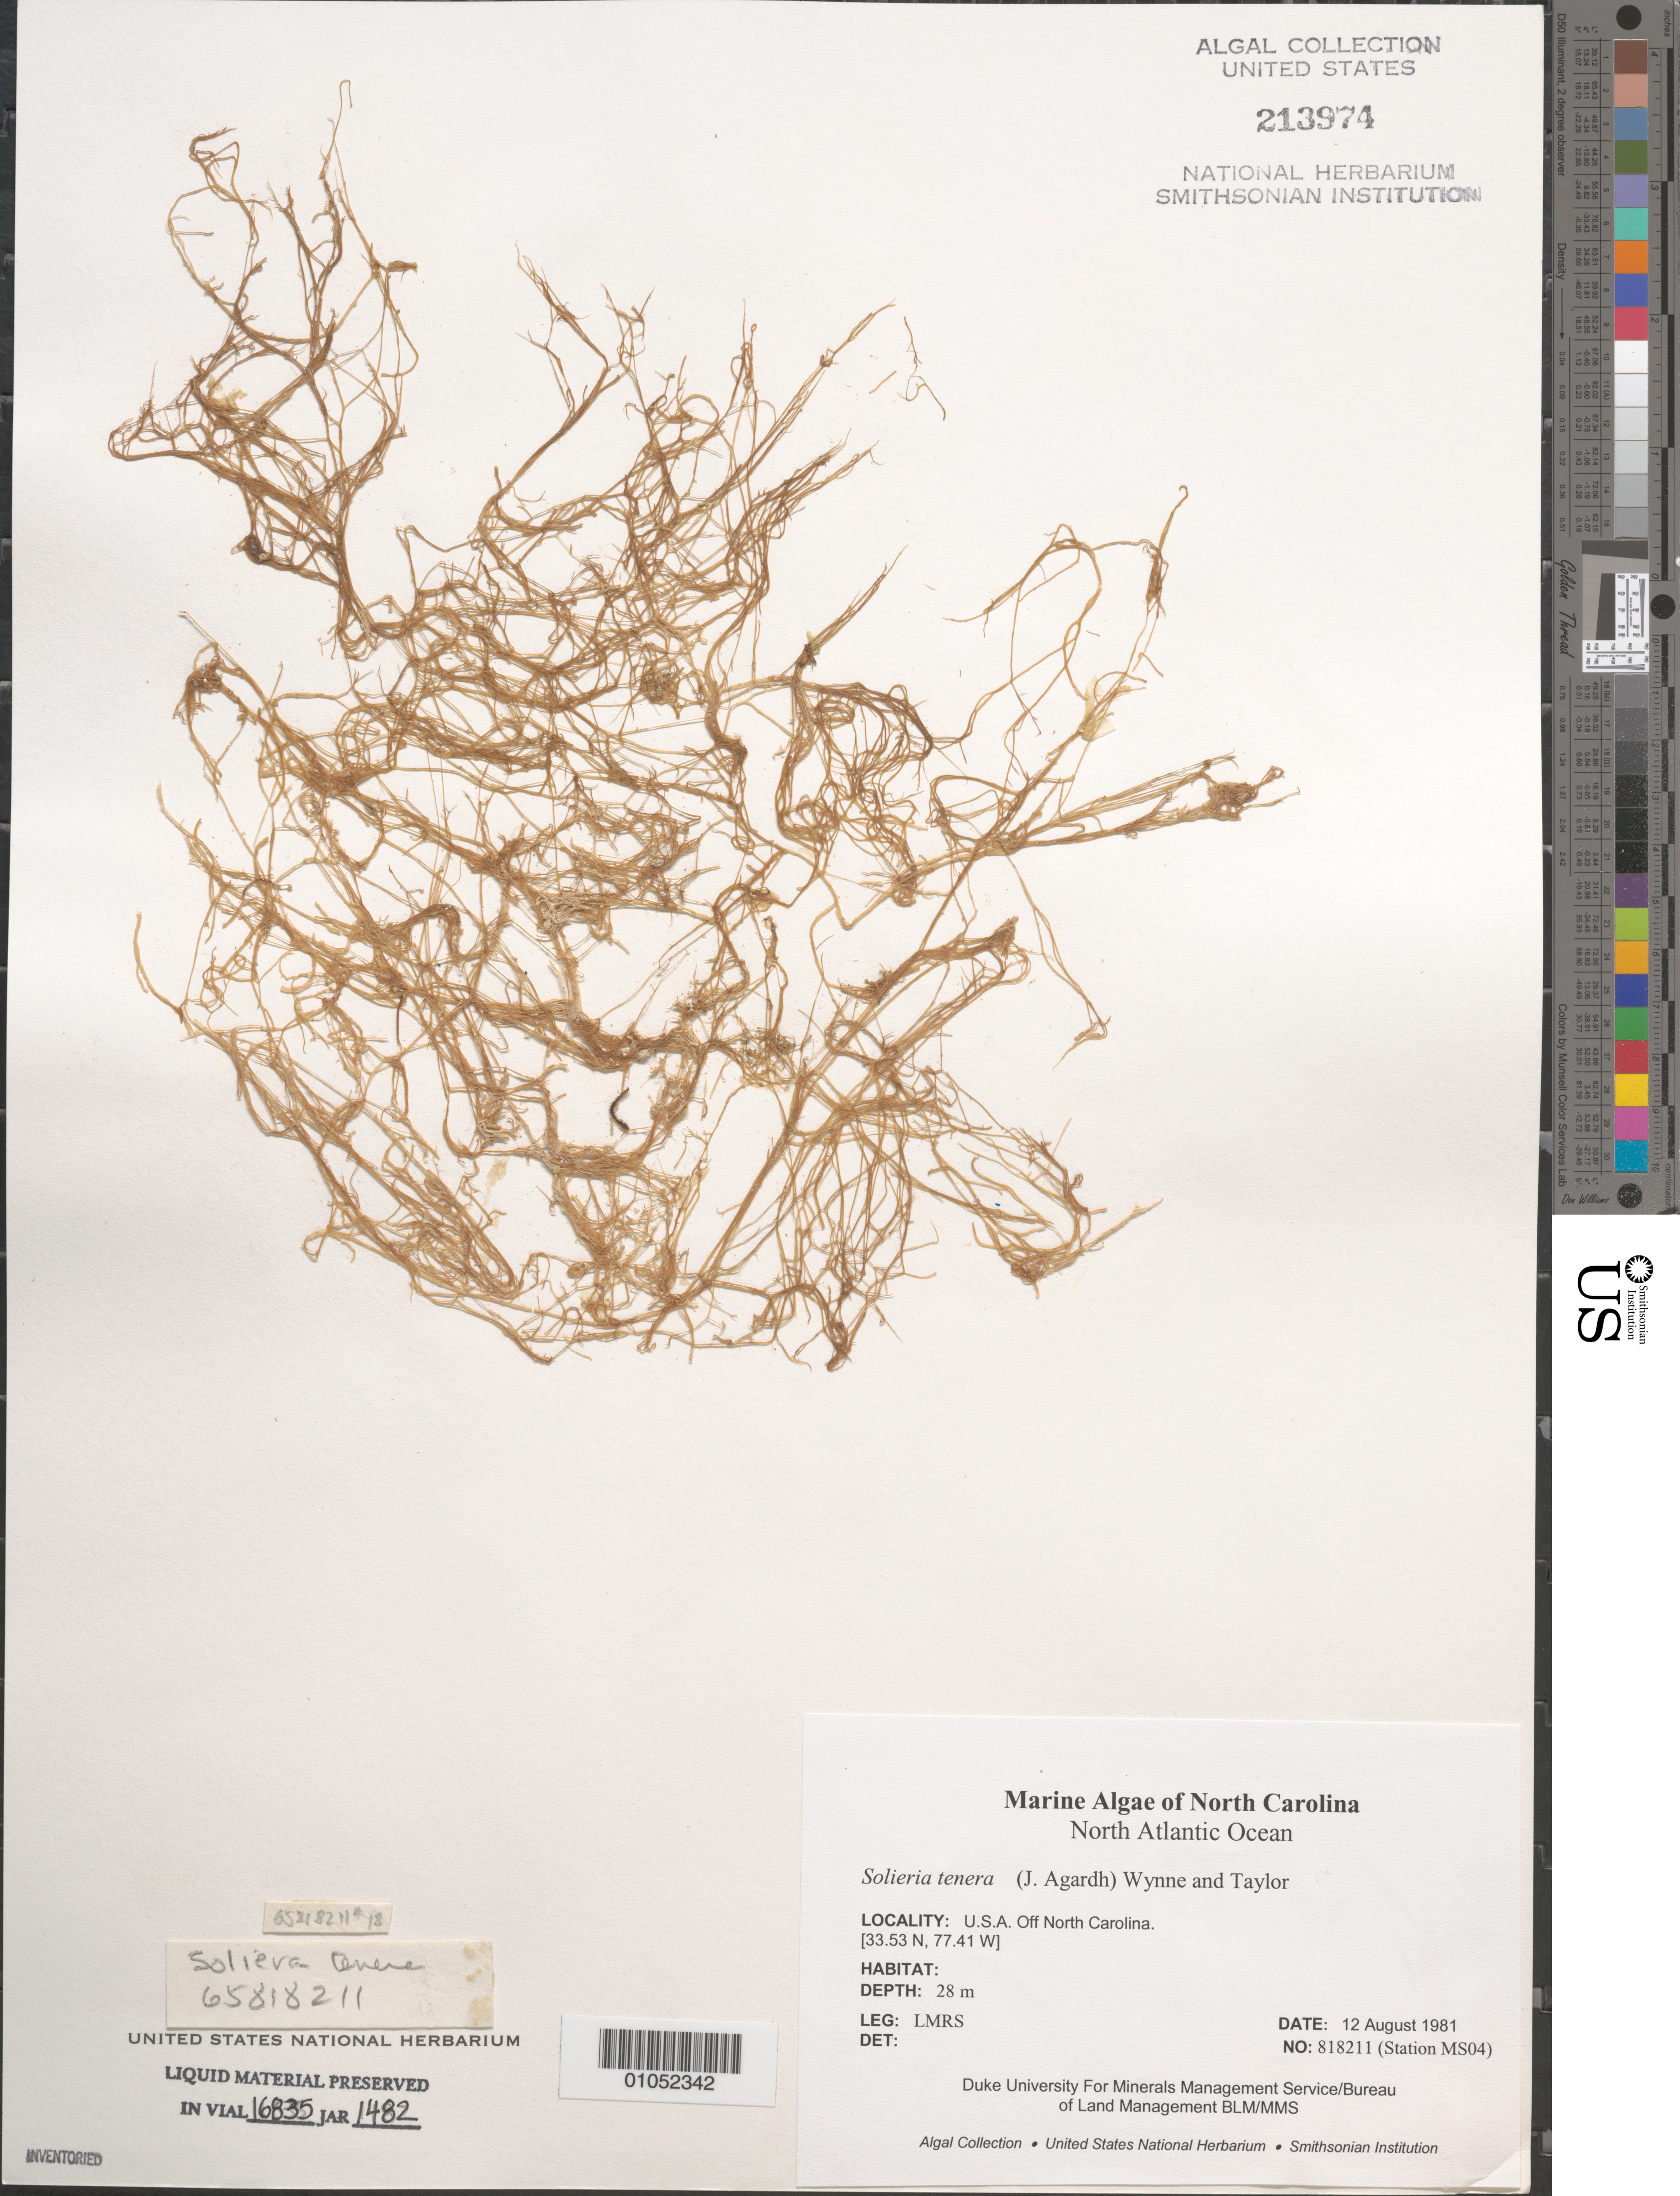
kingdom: Plantae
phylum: Rhodophyta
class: Florideophyceae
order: Gigartinales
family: Solieriaceae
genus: Solieria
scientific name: Solieria filiformis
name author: (Kütz.) P.W. Gabrielson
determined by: Algae name updating Project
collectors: LMRS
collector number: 818211 (Station MS04)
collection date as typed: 12 Aug 1981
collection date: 1981-08-12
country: United States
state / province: North Carolina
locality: North Atlantic Ocean off North Carolina coast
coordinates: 33.53 N, 77.41 W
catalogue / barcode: US 213974